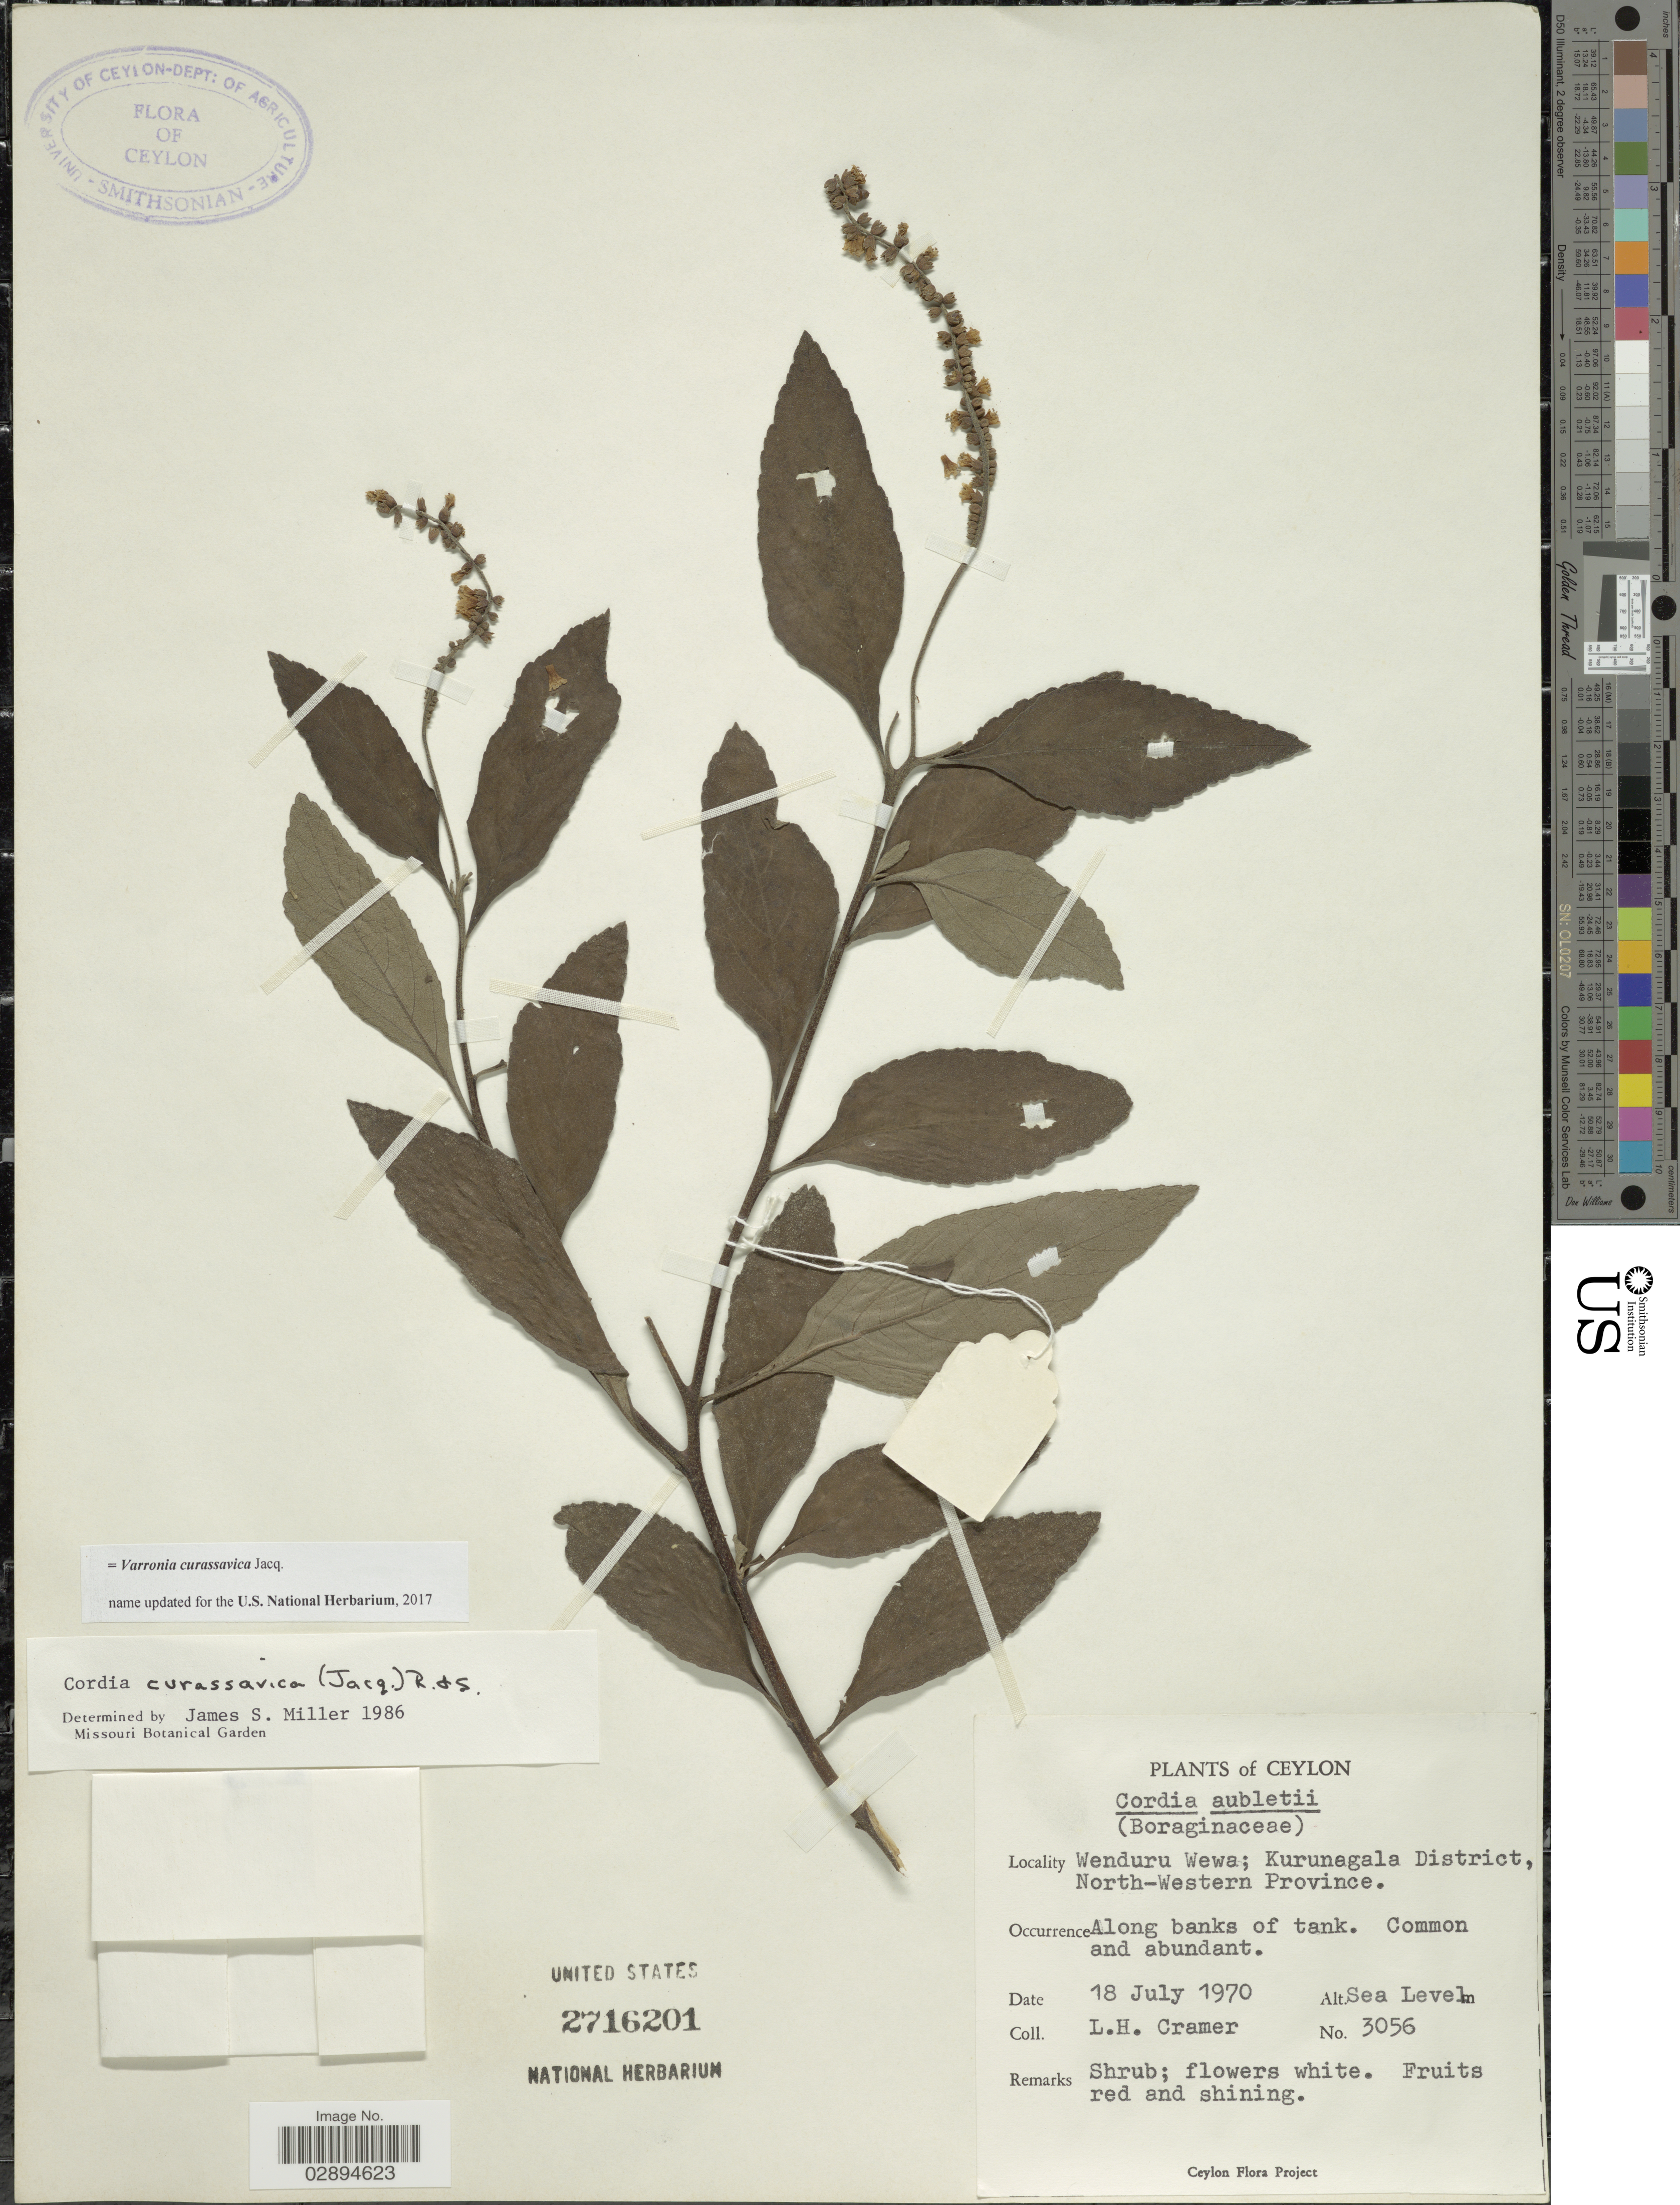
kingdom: Plantae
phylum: Tracheophyta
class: Magnoliopsida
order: Boraginales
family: Cordiaceae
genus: Varronia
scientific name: Varronia curassavica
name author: Jacq.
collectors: L. H. Cramer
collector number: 3056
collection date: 1970-07-18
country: Sri Lanka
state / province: North Western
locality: Wenduru Wewa; Kurunegala District, North-Western Province.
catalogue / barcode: US 2716201